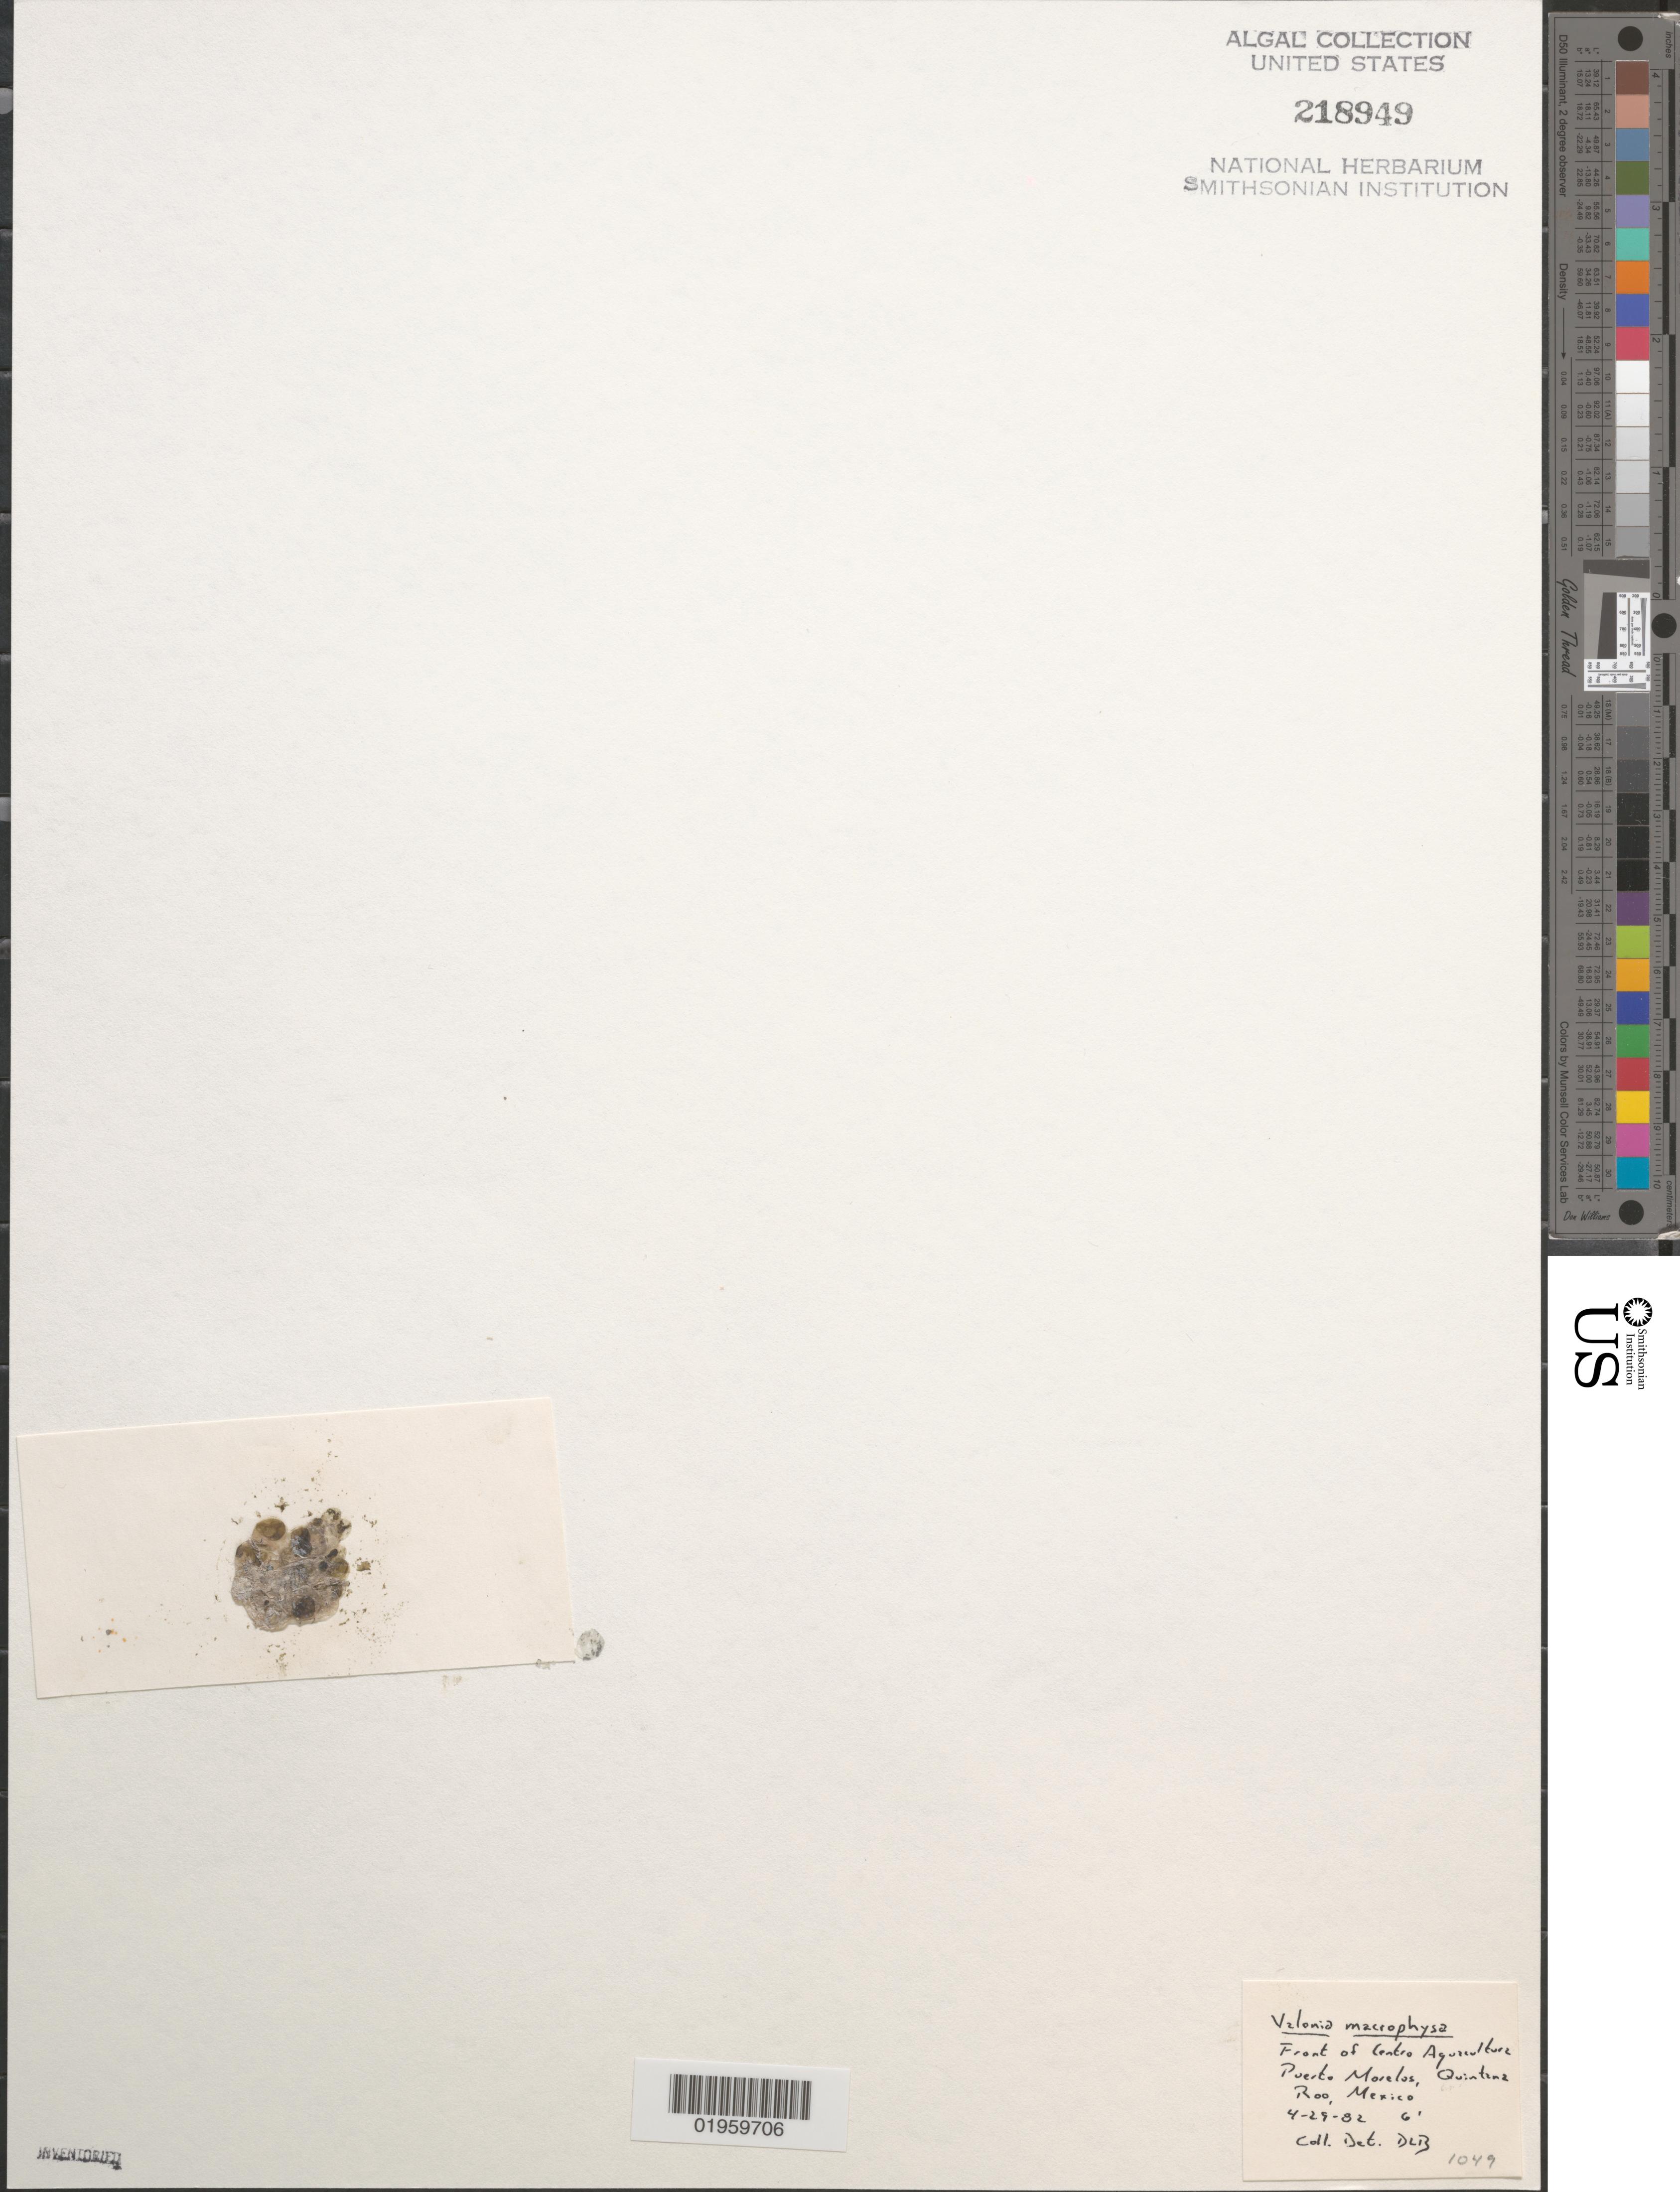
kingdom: Plantae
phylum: Chlorophyta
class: Ulvophyceae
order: Siphonocladales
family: Valoniaceae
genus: Valonia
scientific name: Valonia macrophysa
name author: Kütz.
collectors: D. L. B.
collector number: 1049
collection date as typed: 29 Apr 82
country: Mexico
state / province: Quintana Roo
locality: Front of Centro Aquaculture. Puerto Morelos.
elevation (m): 2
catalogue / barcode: US 218949